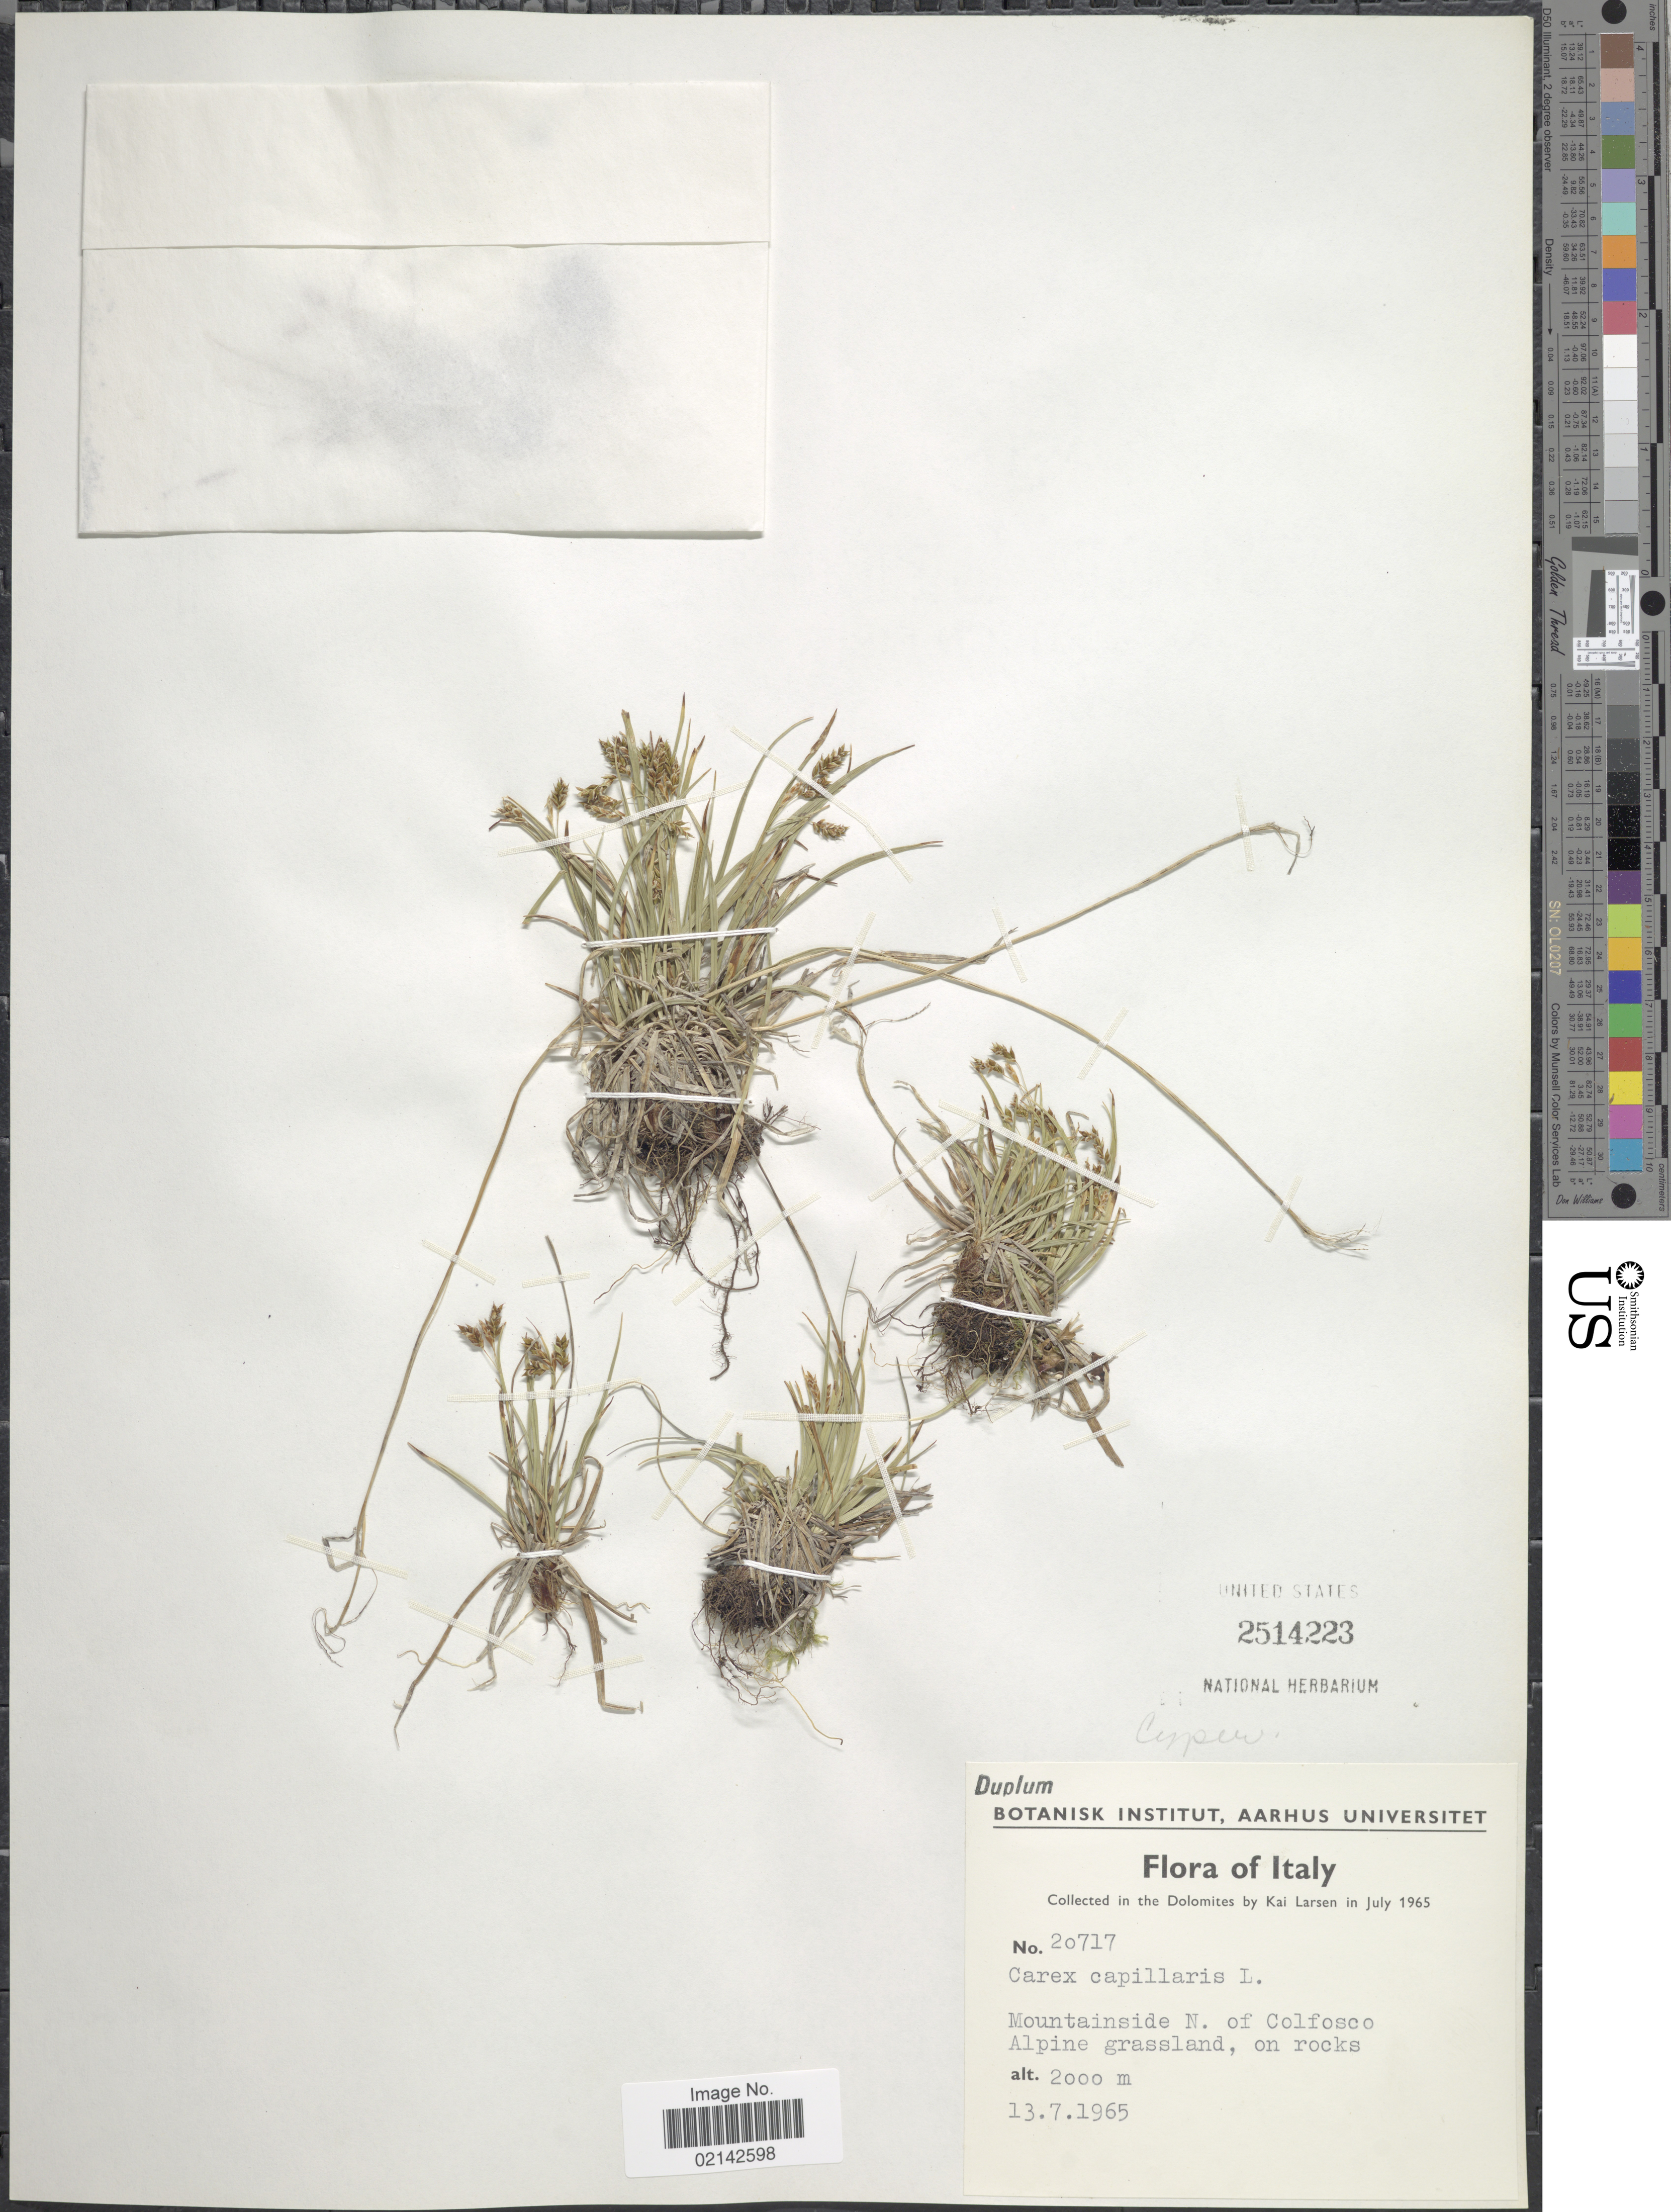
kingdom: Plantae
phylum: Tracheophyta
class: Liliopsida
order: Poales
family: Cyperaceae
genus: Carex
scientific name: Carex capillaris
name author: L.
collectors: K. Larsen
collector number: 20717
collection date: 1965-07-13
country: Italy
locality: Mountainside N. of Colfosco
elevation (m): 2000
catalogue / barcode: US 2514223